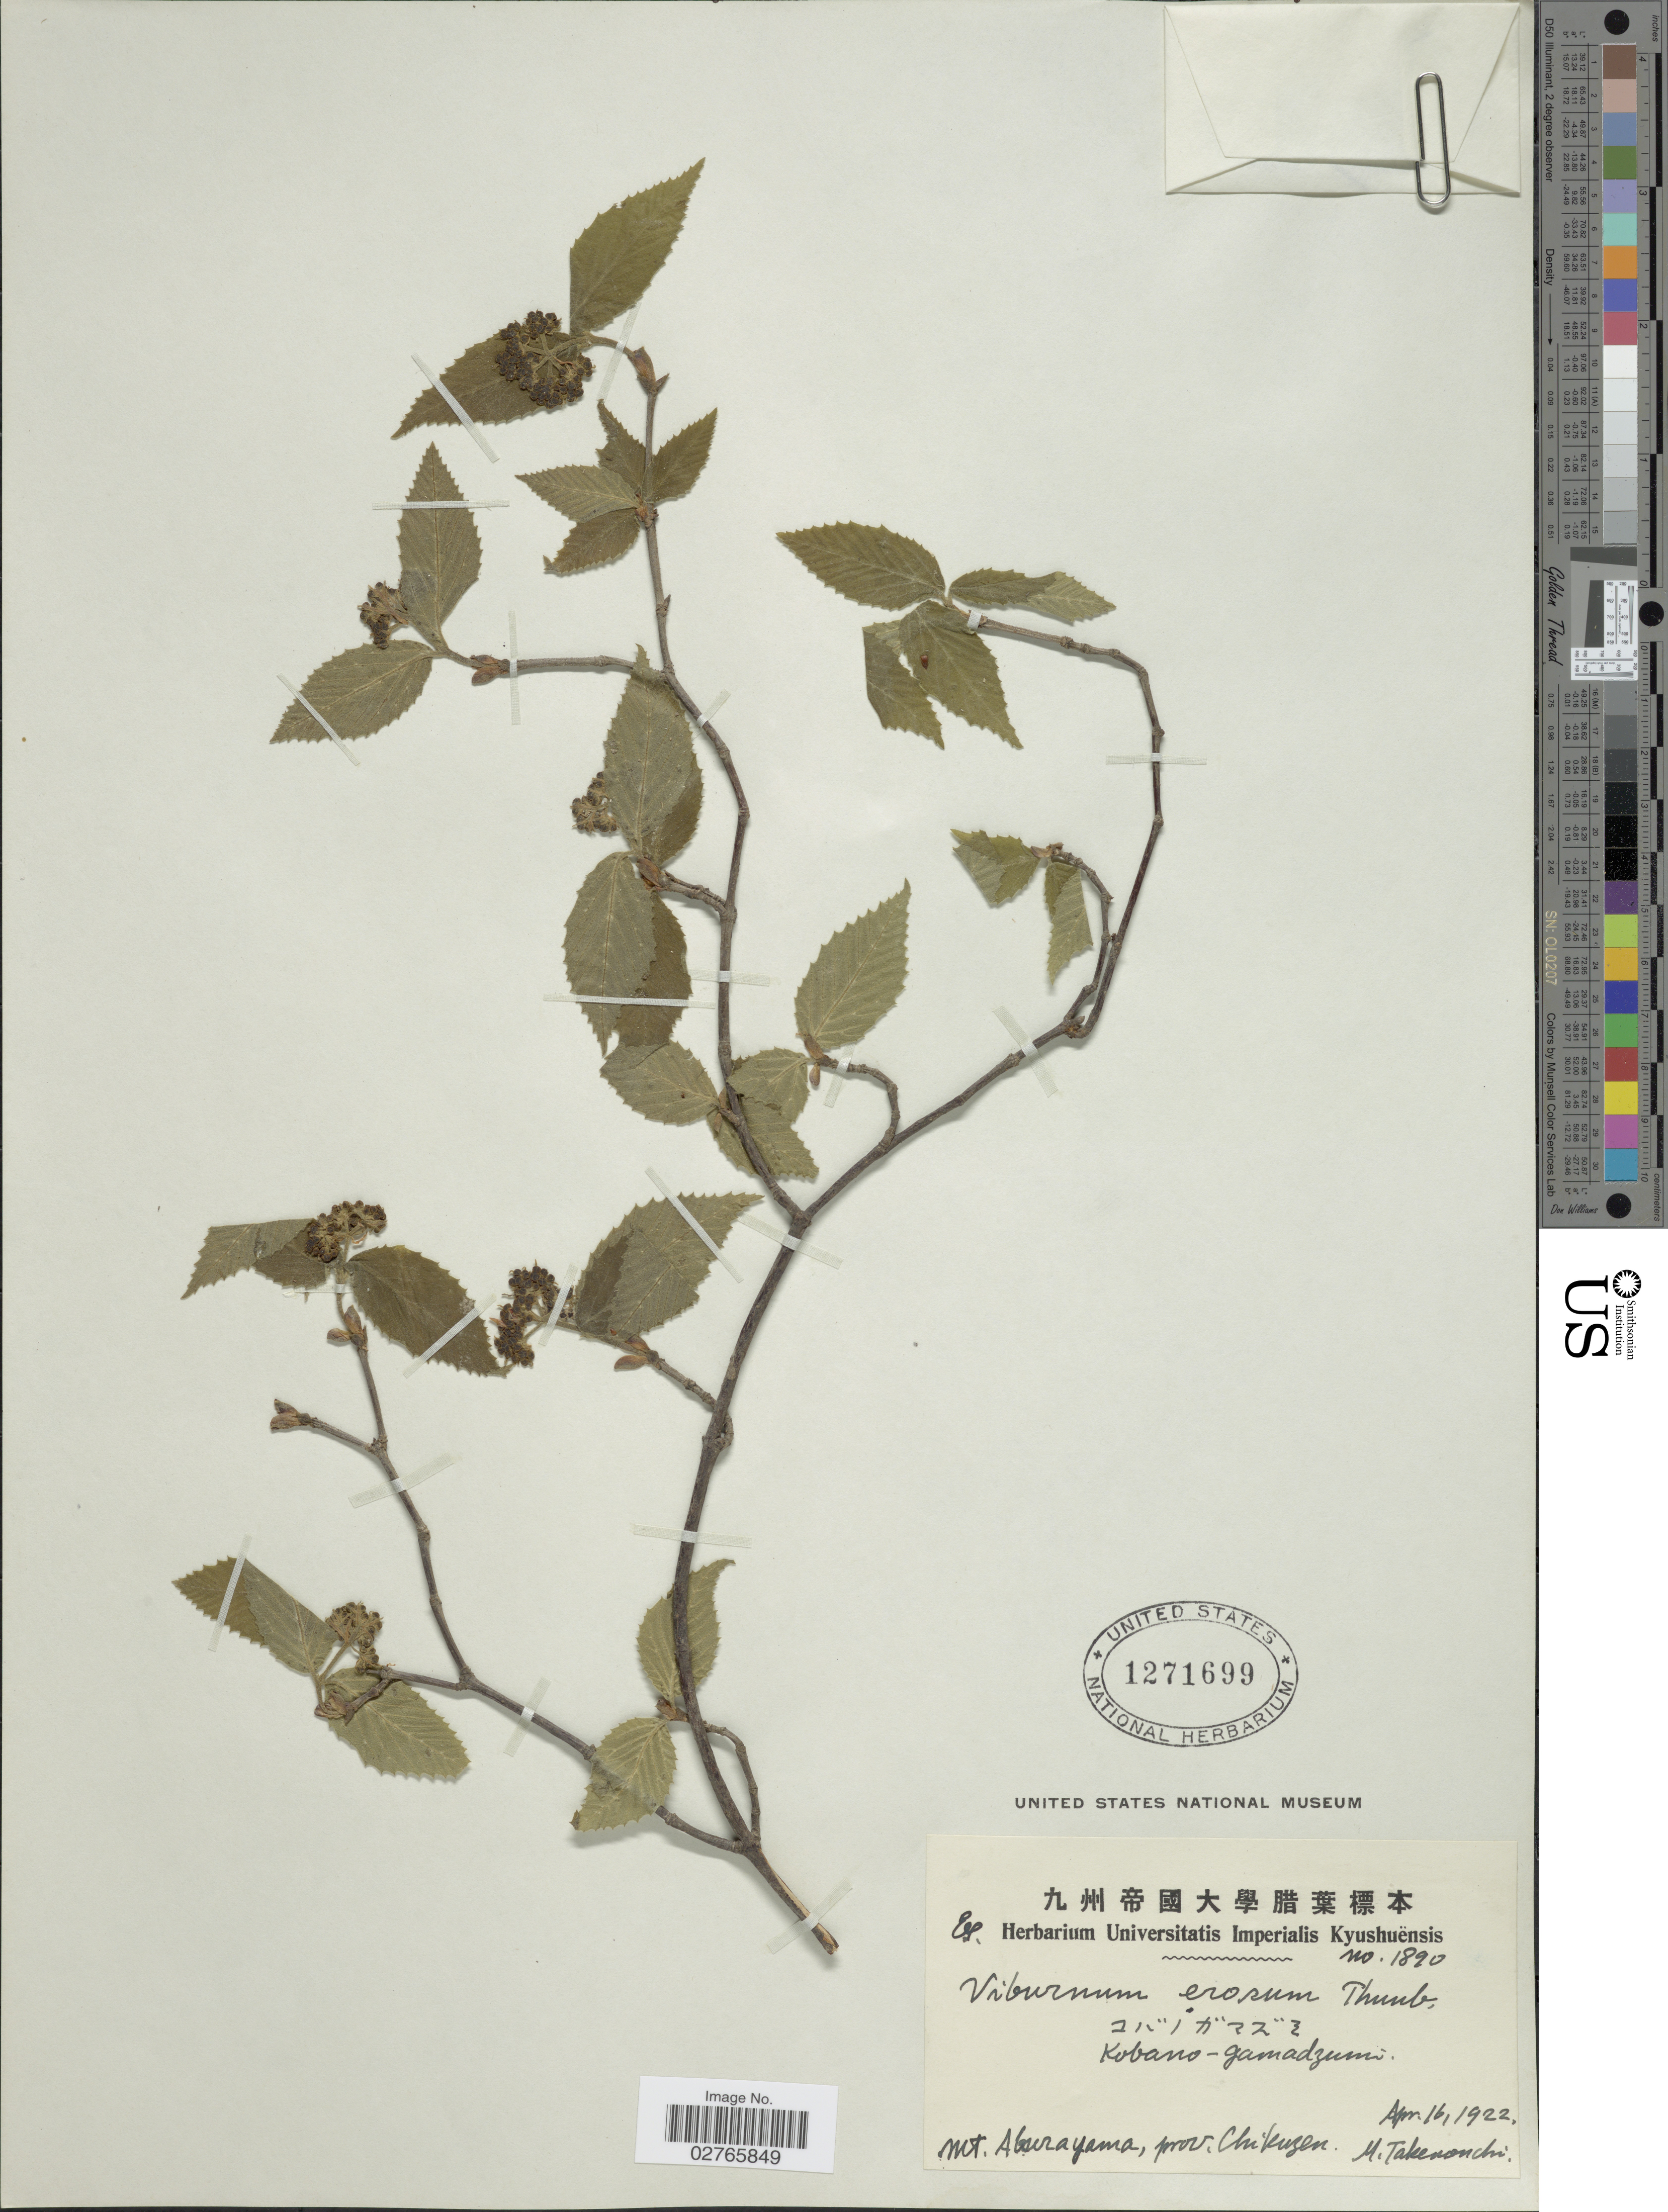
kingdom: Plantae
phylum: Tracheophyta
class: Magnoliopsida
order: Dipsacales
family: Viburnaceae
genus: Viburnum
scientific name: Viburnum erosum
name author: Thunb.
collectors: M. Takenonchi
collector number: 1890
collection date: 1922-04-16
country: Japan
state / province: Hukuoka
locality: Mt. Aburayama, prov. Chikuzen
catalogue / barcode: US 1271699